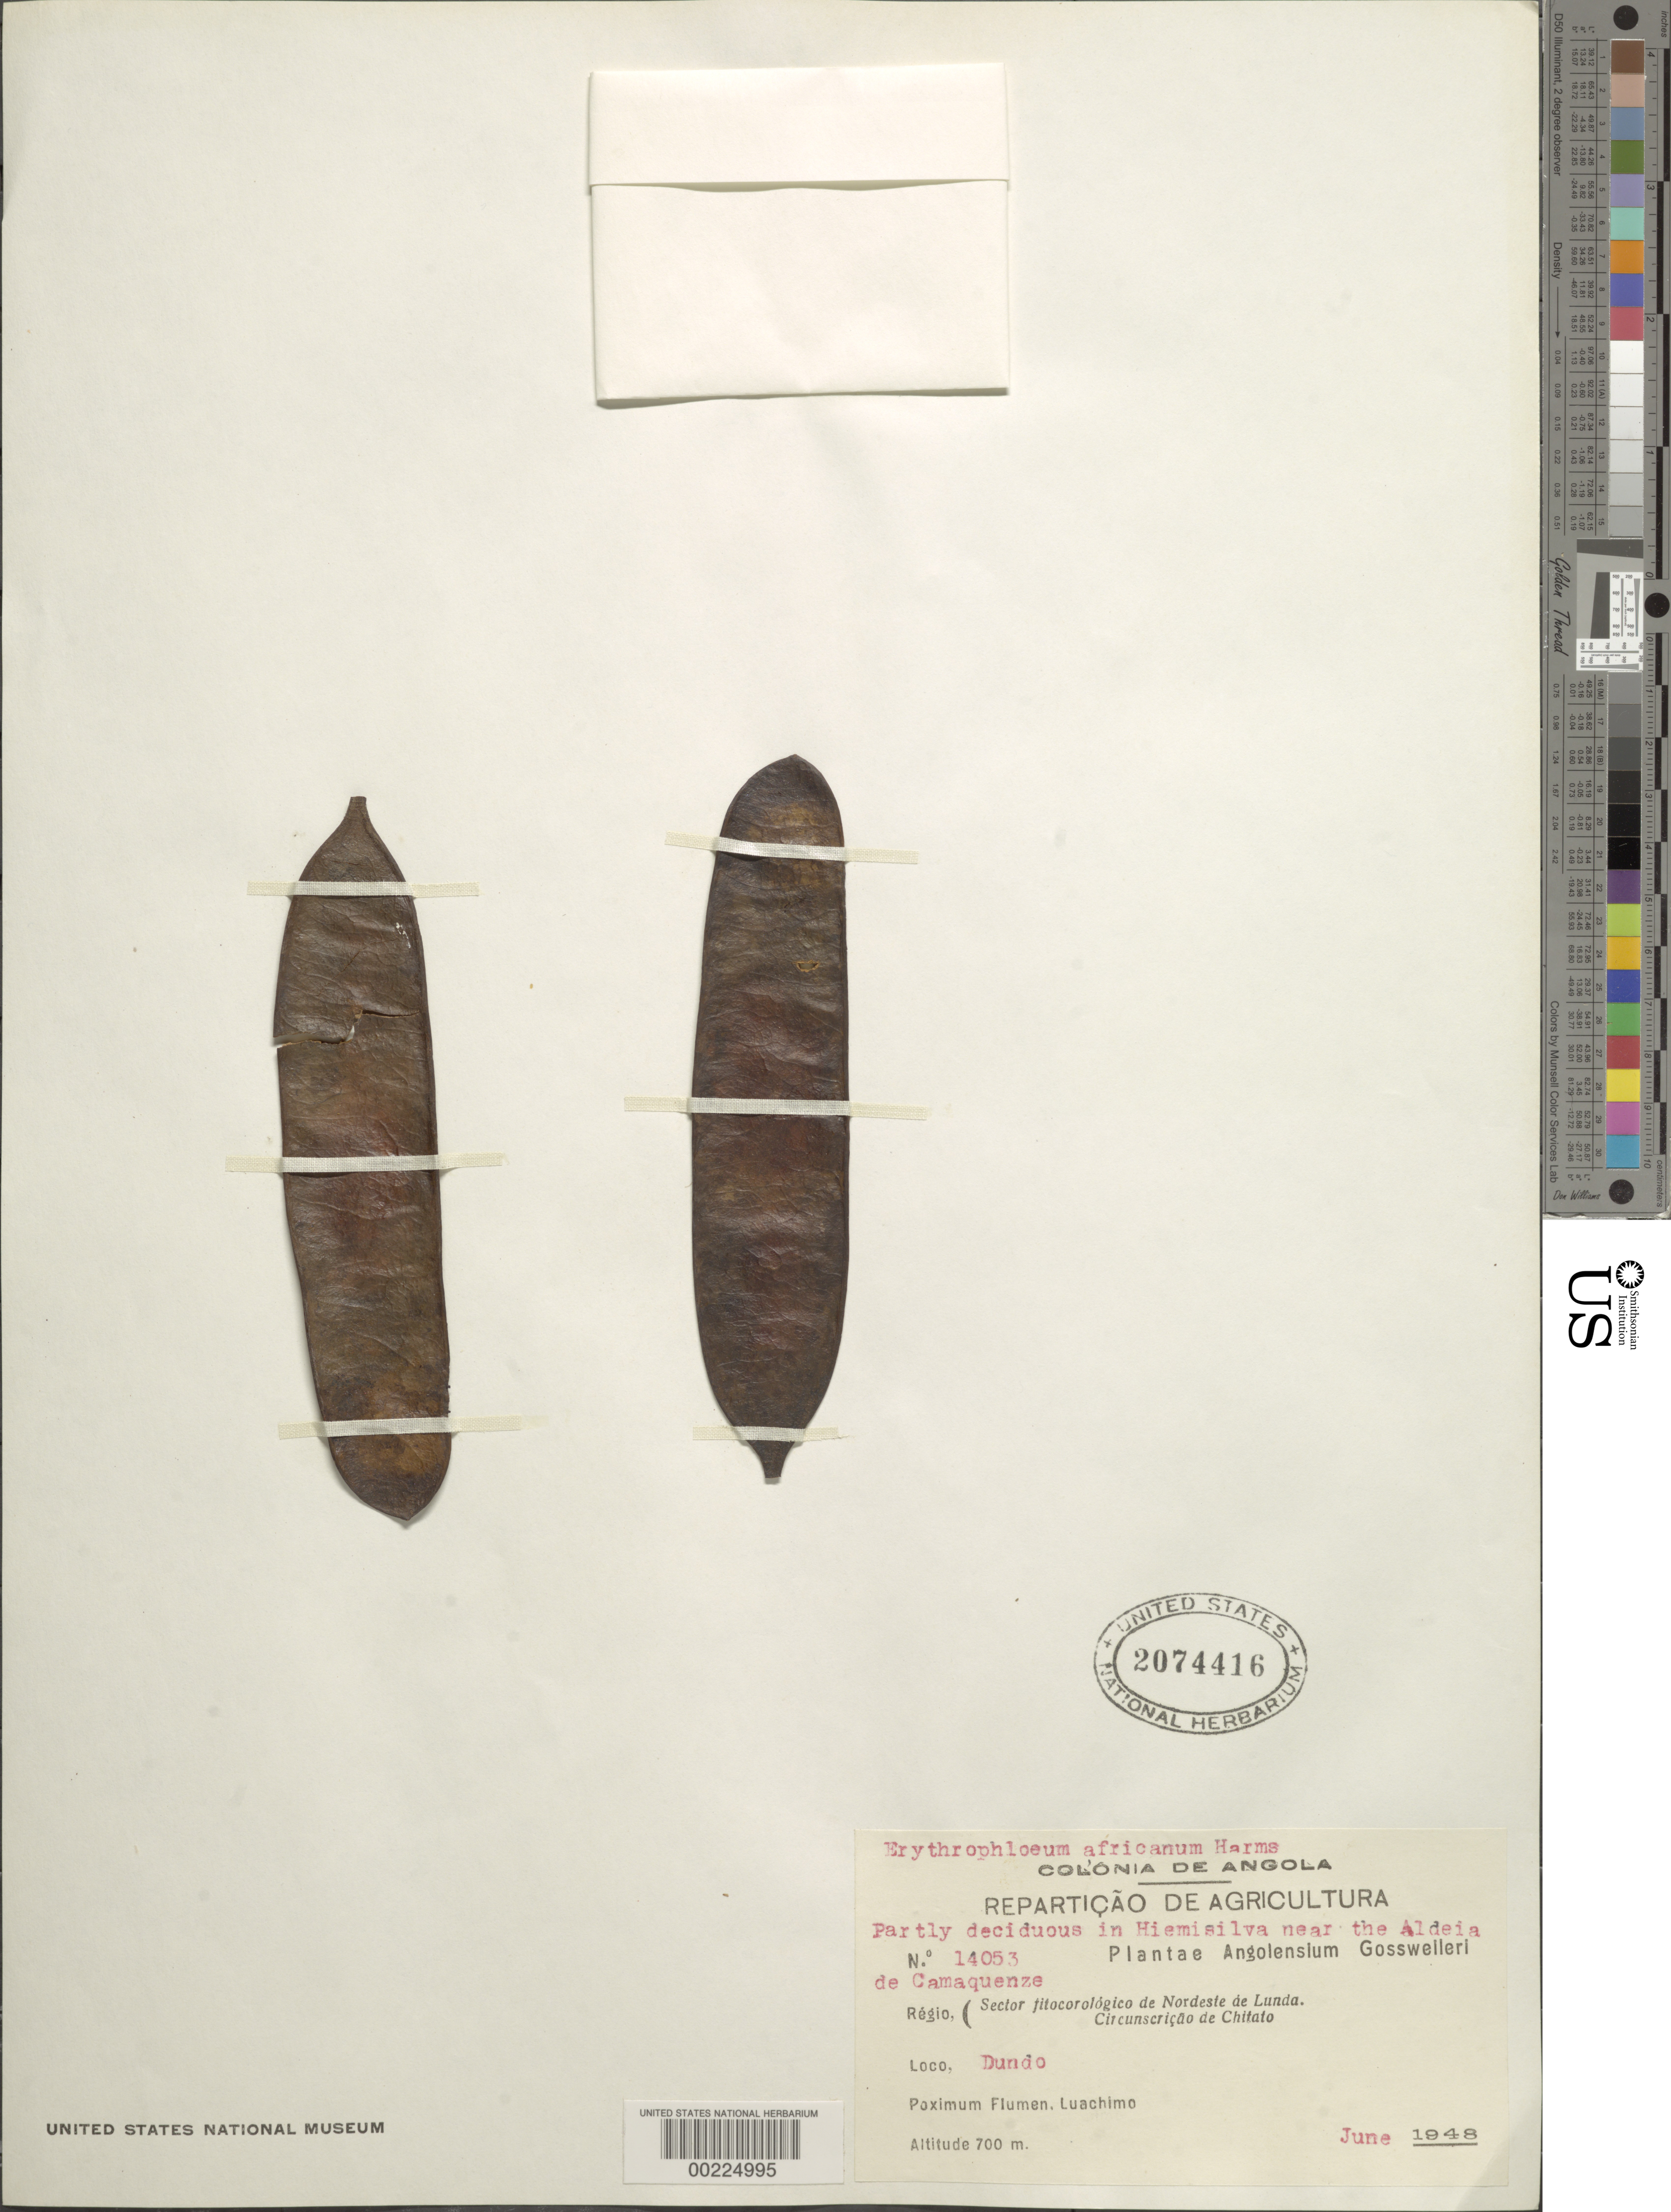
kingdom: Plantae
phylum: Tracheophyta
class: Magnoliopsida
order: Fabales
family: Fabaceae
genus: Erythrophleum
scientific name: Erythrophleum africanum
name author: (Welw. ex Benth.) Harms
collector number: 14053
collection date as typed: Jul 1948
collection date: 1948-07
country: Angola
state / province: Lunda Norte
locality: Dundo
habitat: High plateau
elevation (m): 700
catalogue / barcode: US 2074416